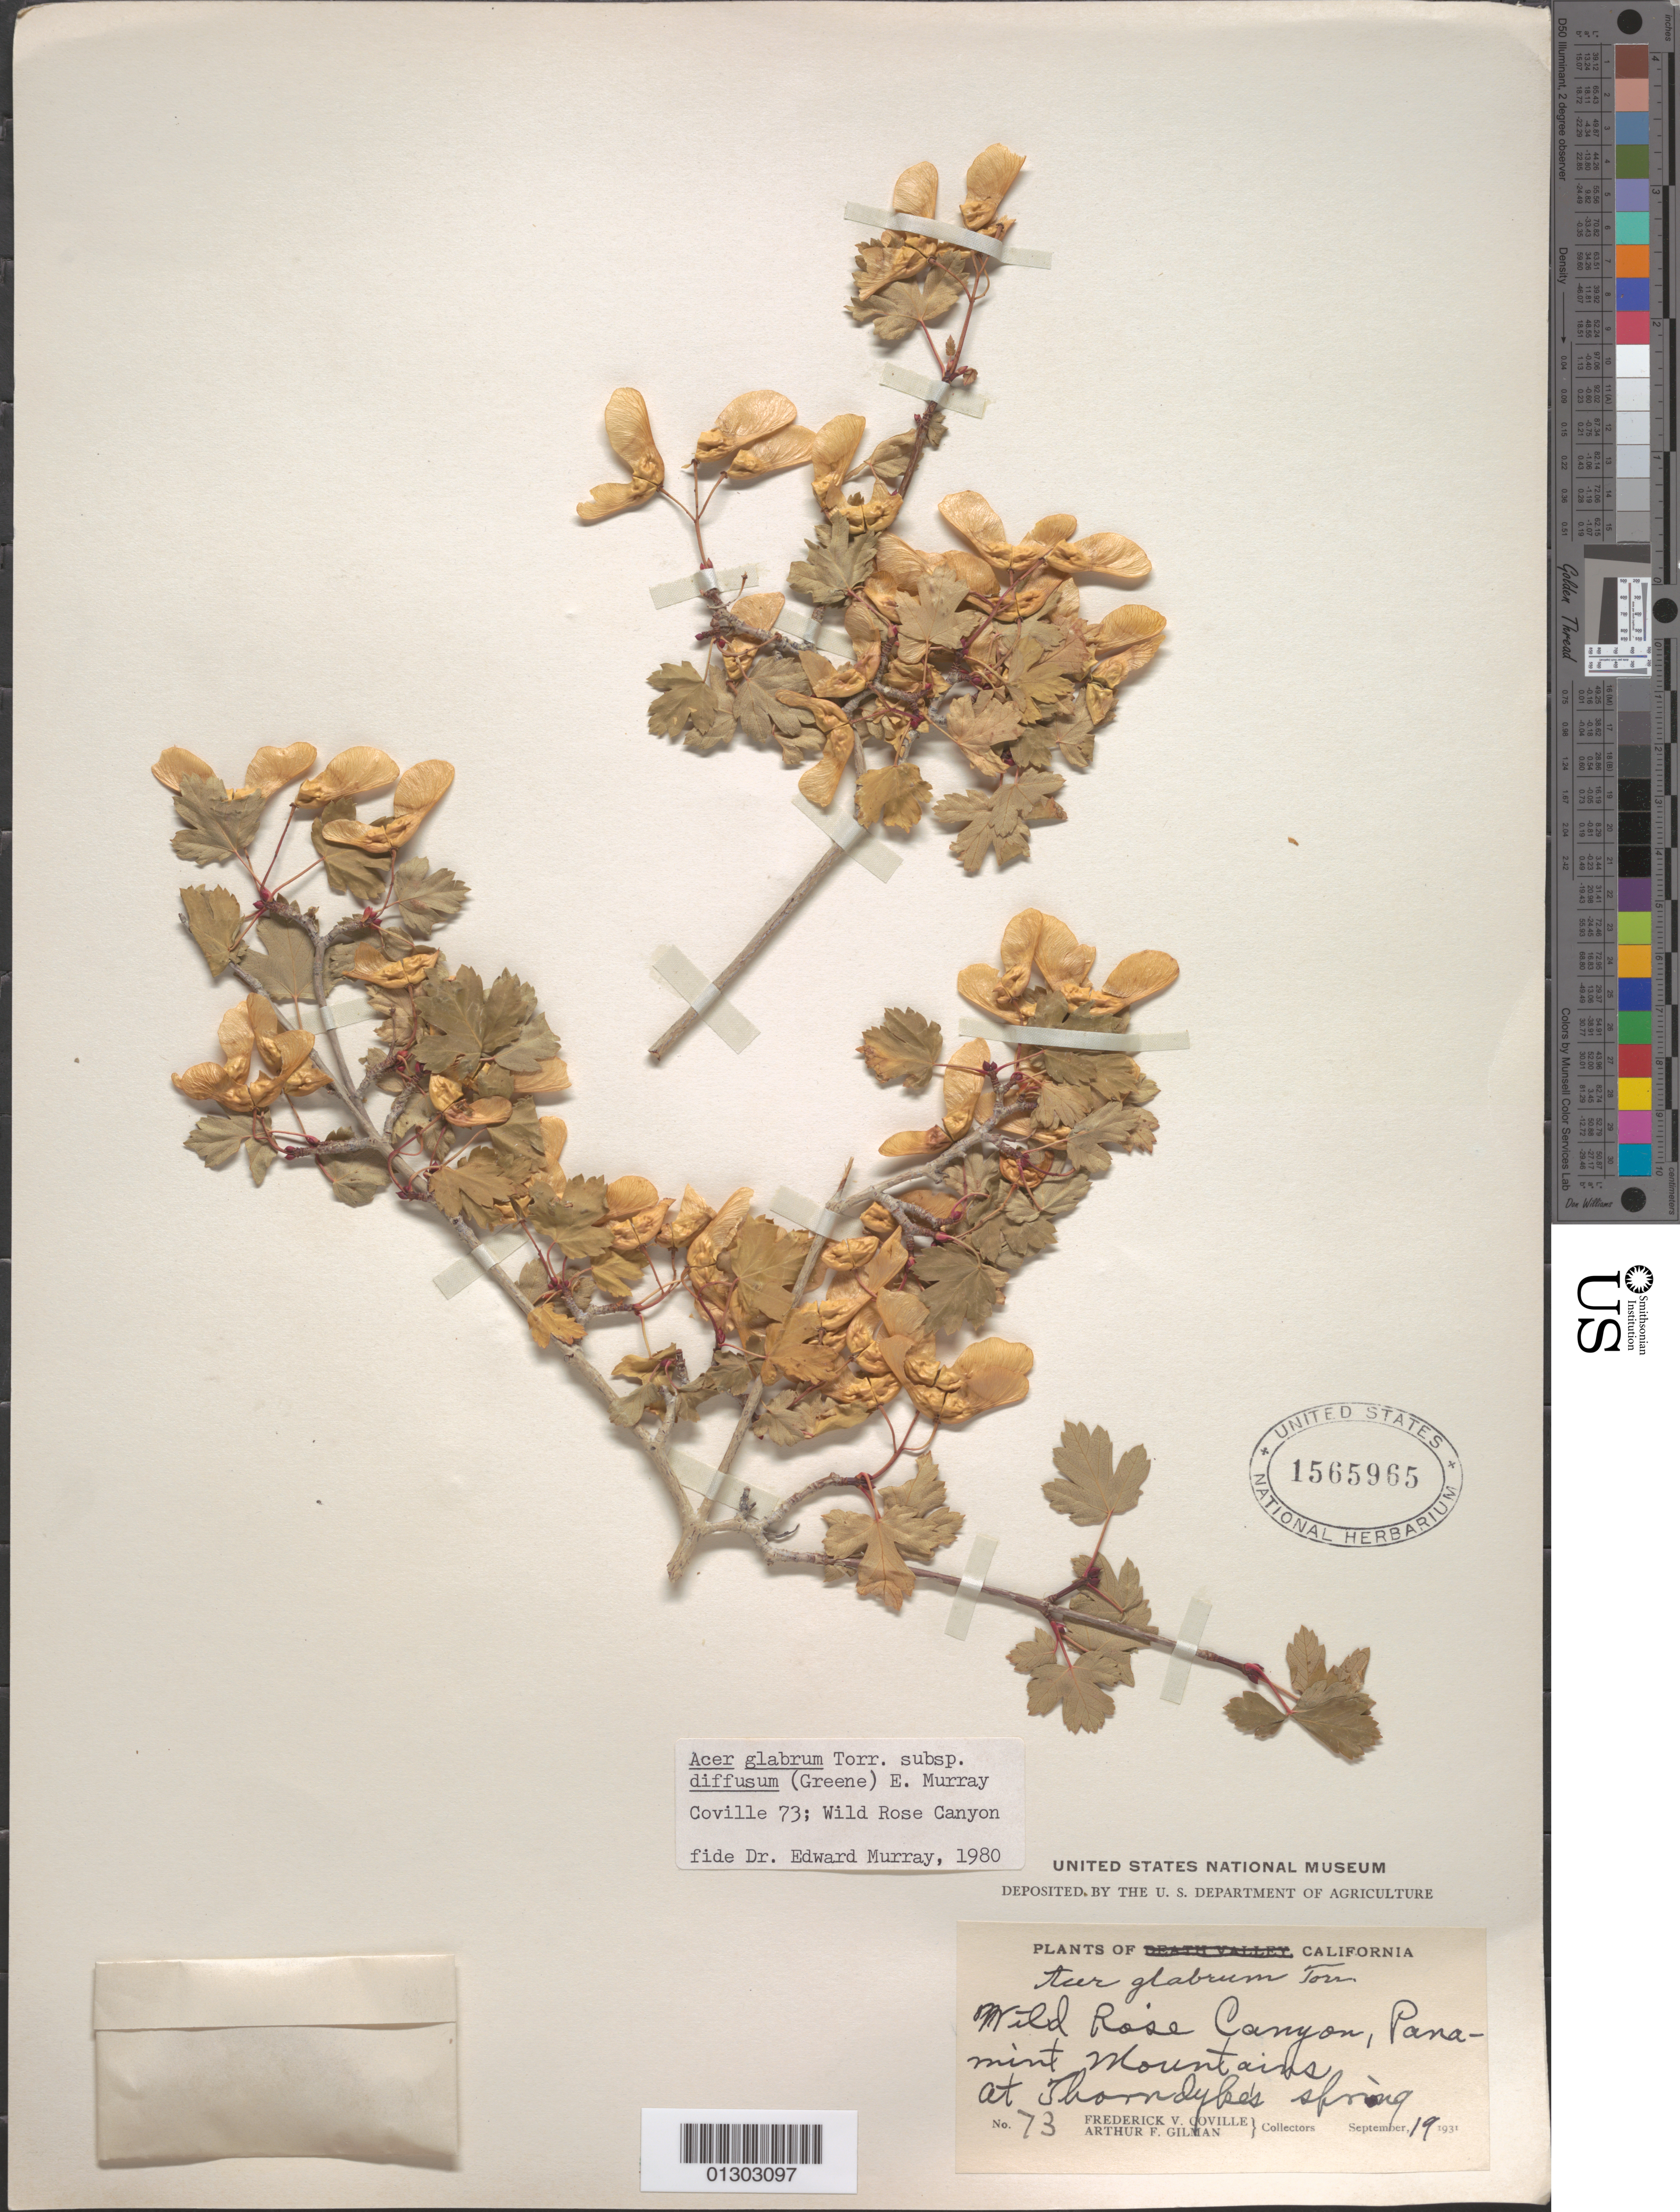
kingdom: Plantae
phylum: Tracheophyta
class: Magnoliopsida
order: Sapindales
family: Sapindaceae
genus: Acer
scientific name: Acer glabrum subsp. diffusum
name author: (Greene) A.E. Murray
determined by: Murray, Edward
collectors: F. V. Coville & M. F. Gilman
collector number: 73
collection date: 1931-09-19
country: United States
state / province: California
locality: Panamint Mountains, Wild Rose Canyon, at Thorndyke's Spring.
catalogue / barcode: US 1565965